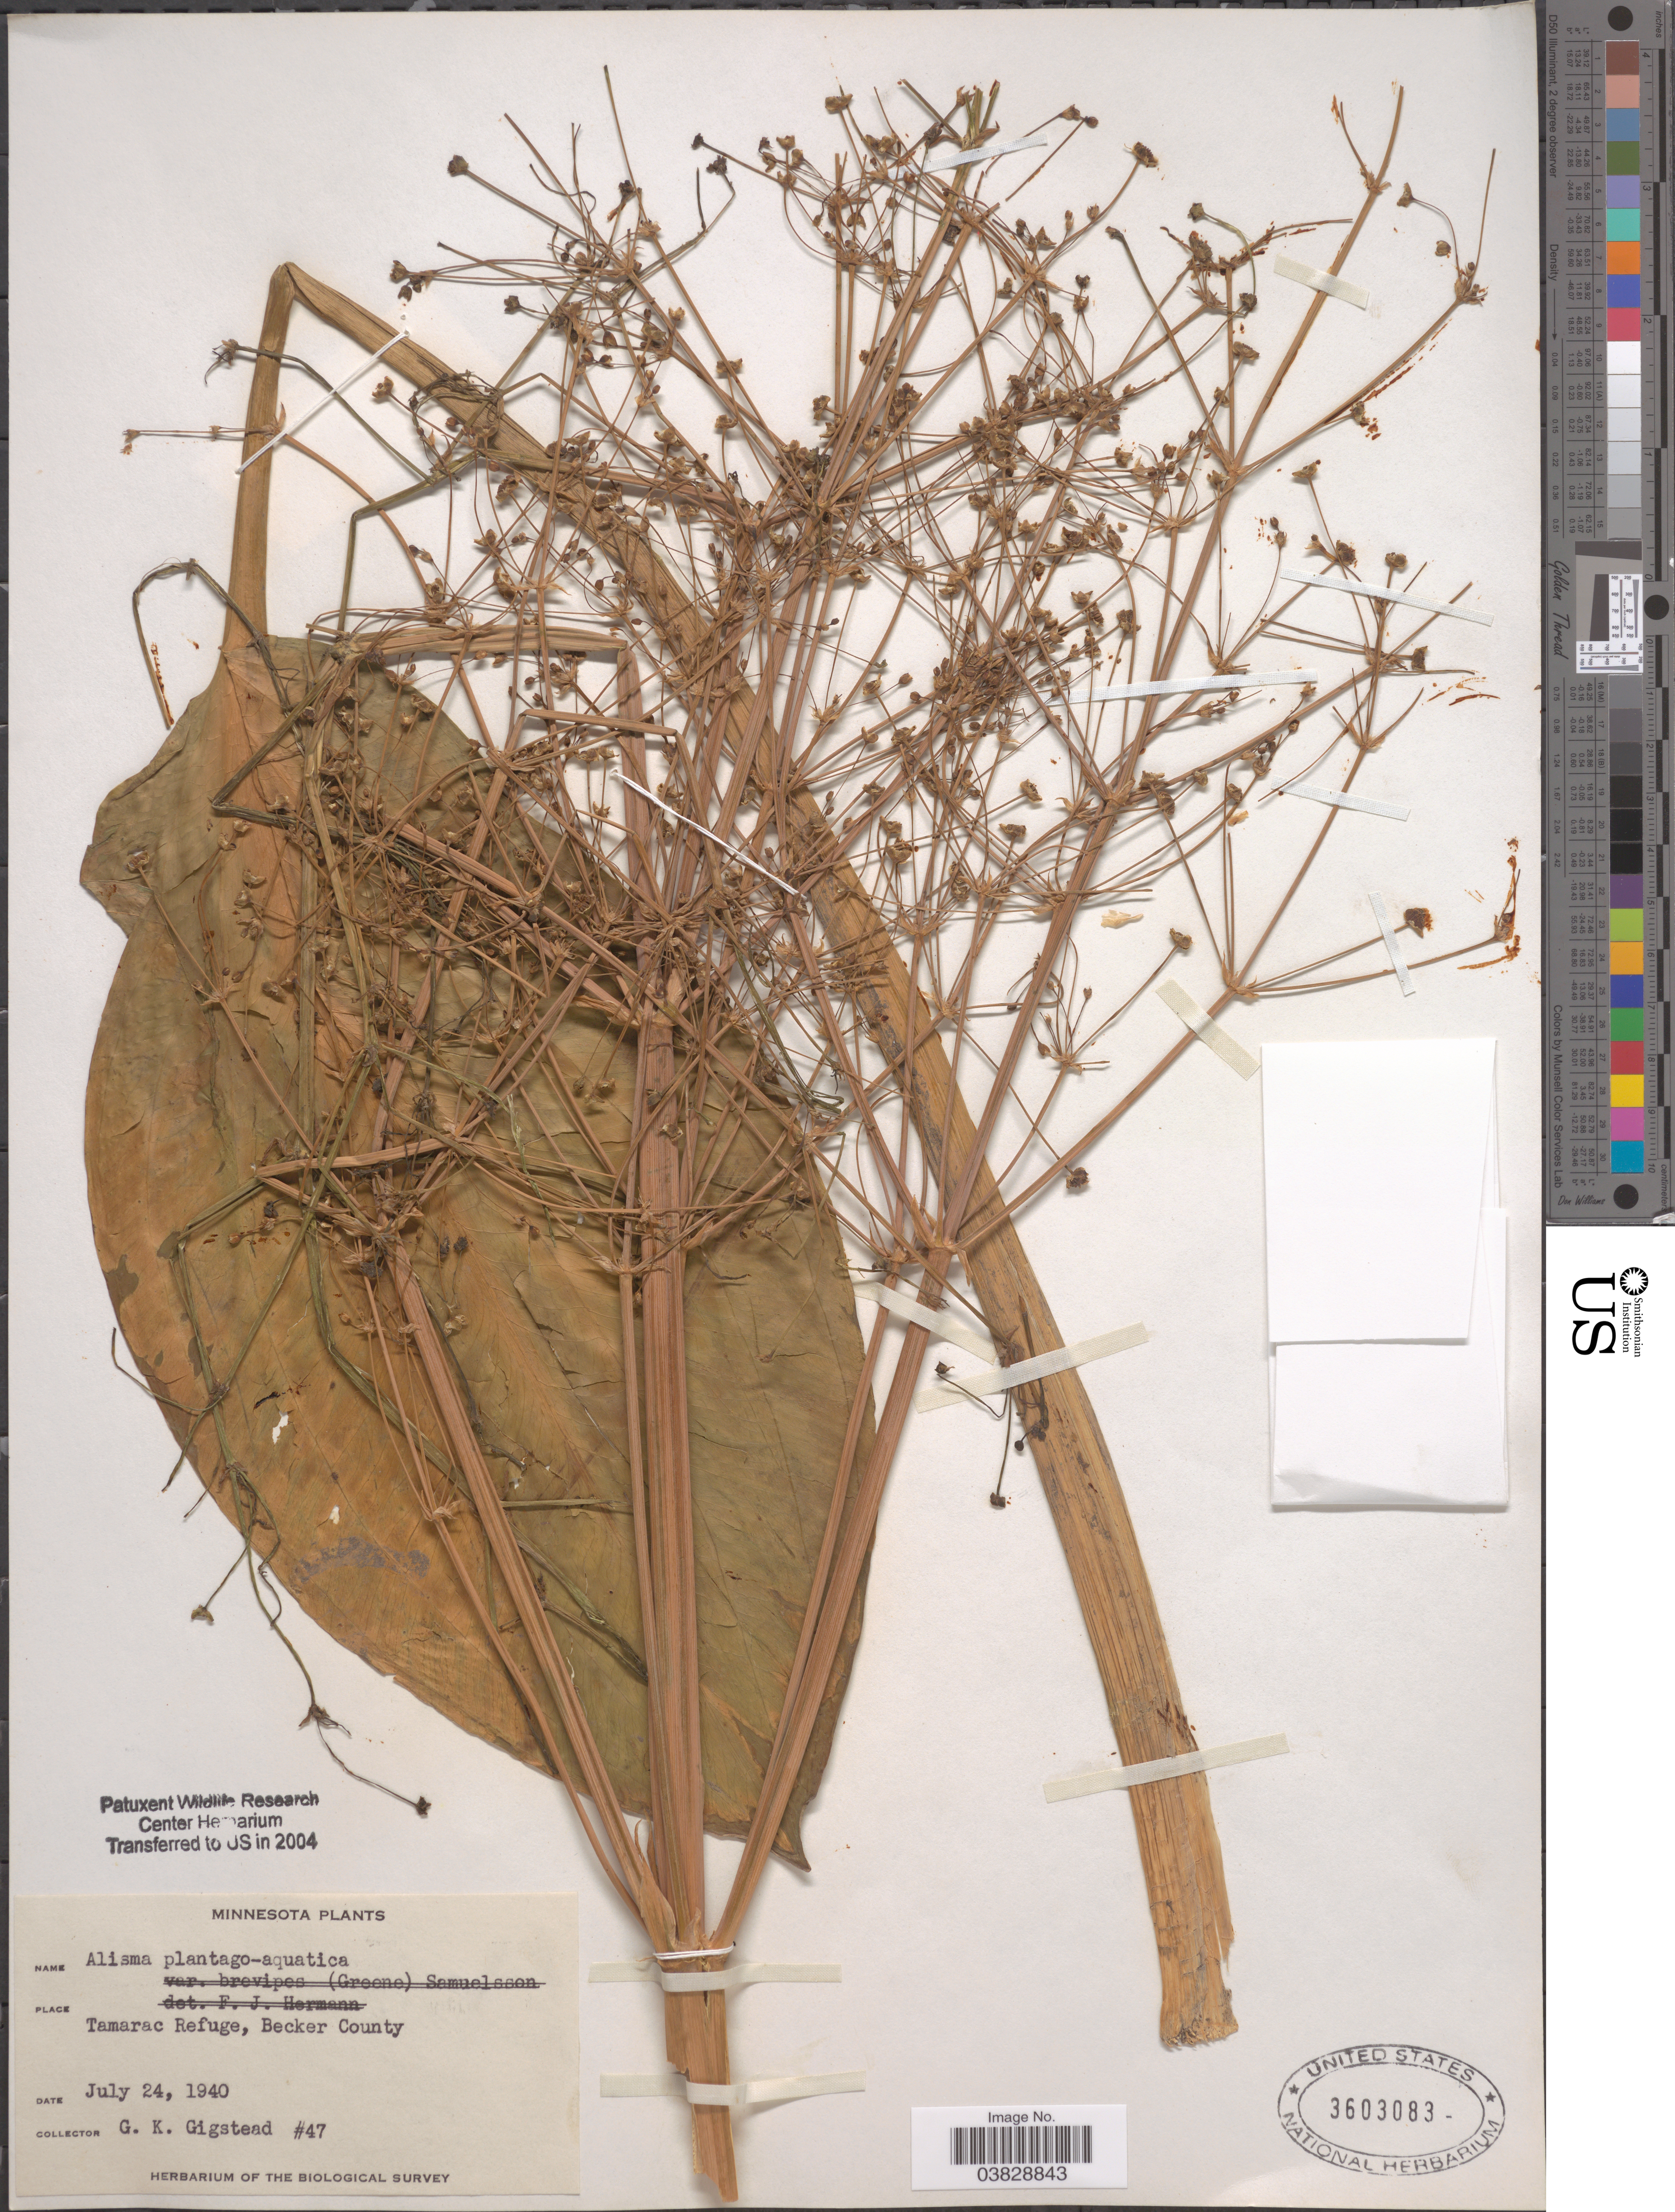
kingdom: Plantae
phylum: Tracheophyta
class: Liliopsida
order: Alismatales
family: Alismataceae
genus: Alisma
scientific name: Alisma brevipes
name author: Greene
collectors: G. Gigstead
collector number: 47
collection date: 1940-07-24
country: United States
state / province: Minnesota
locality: Tamarac Refuge, Becker County.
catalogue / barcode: US 3603083